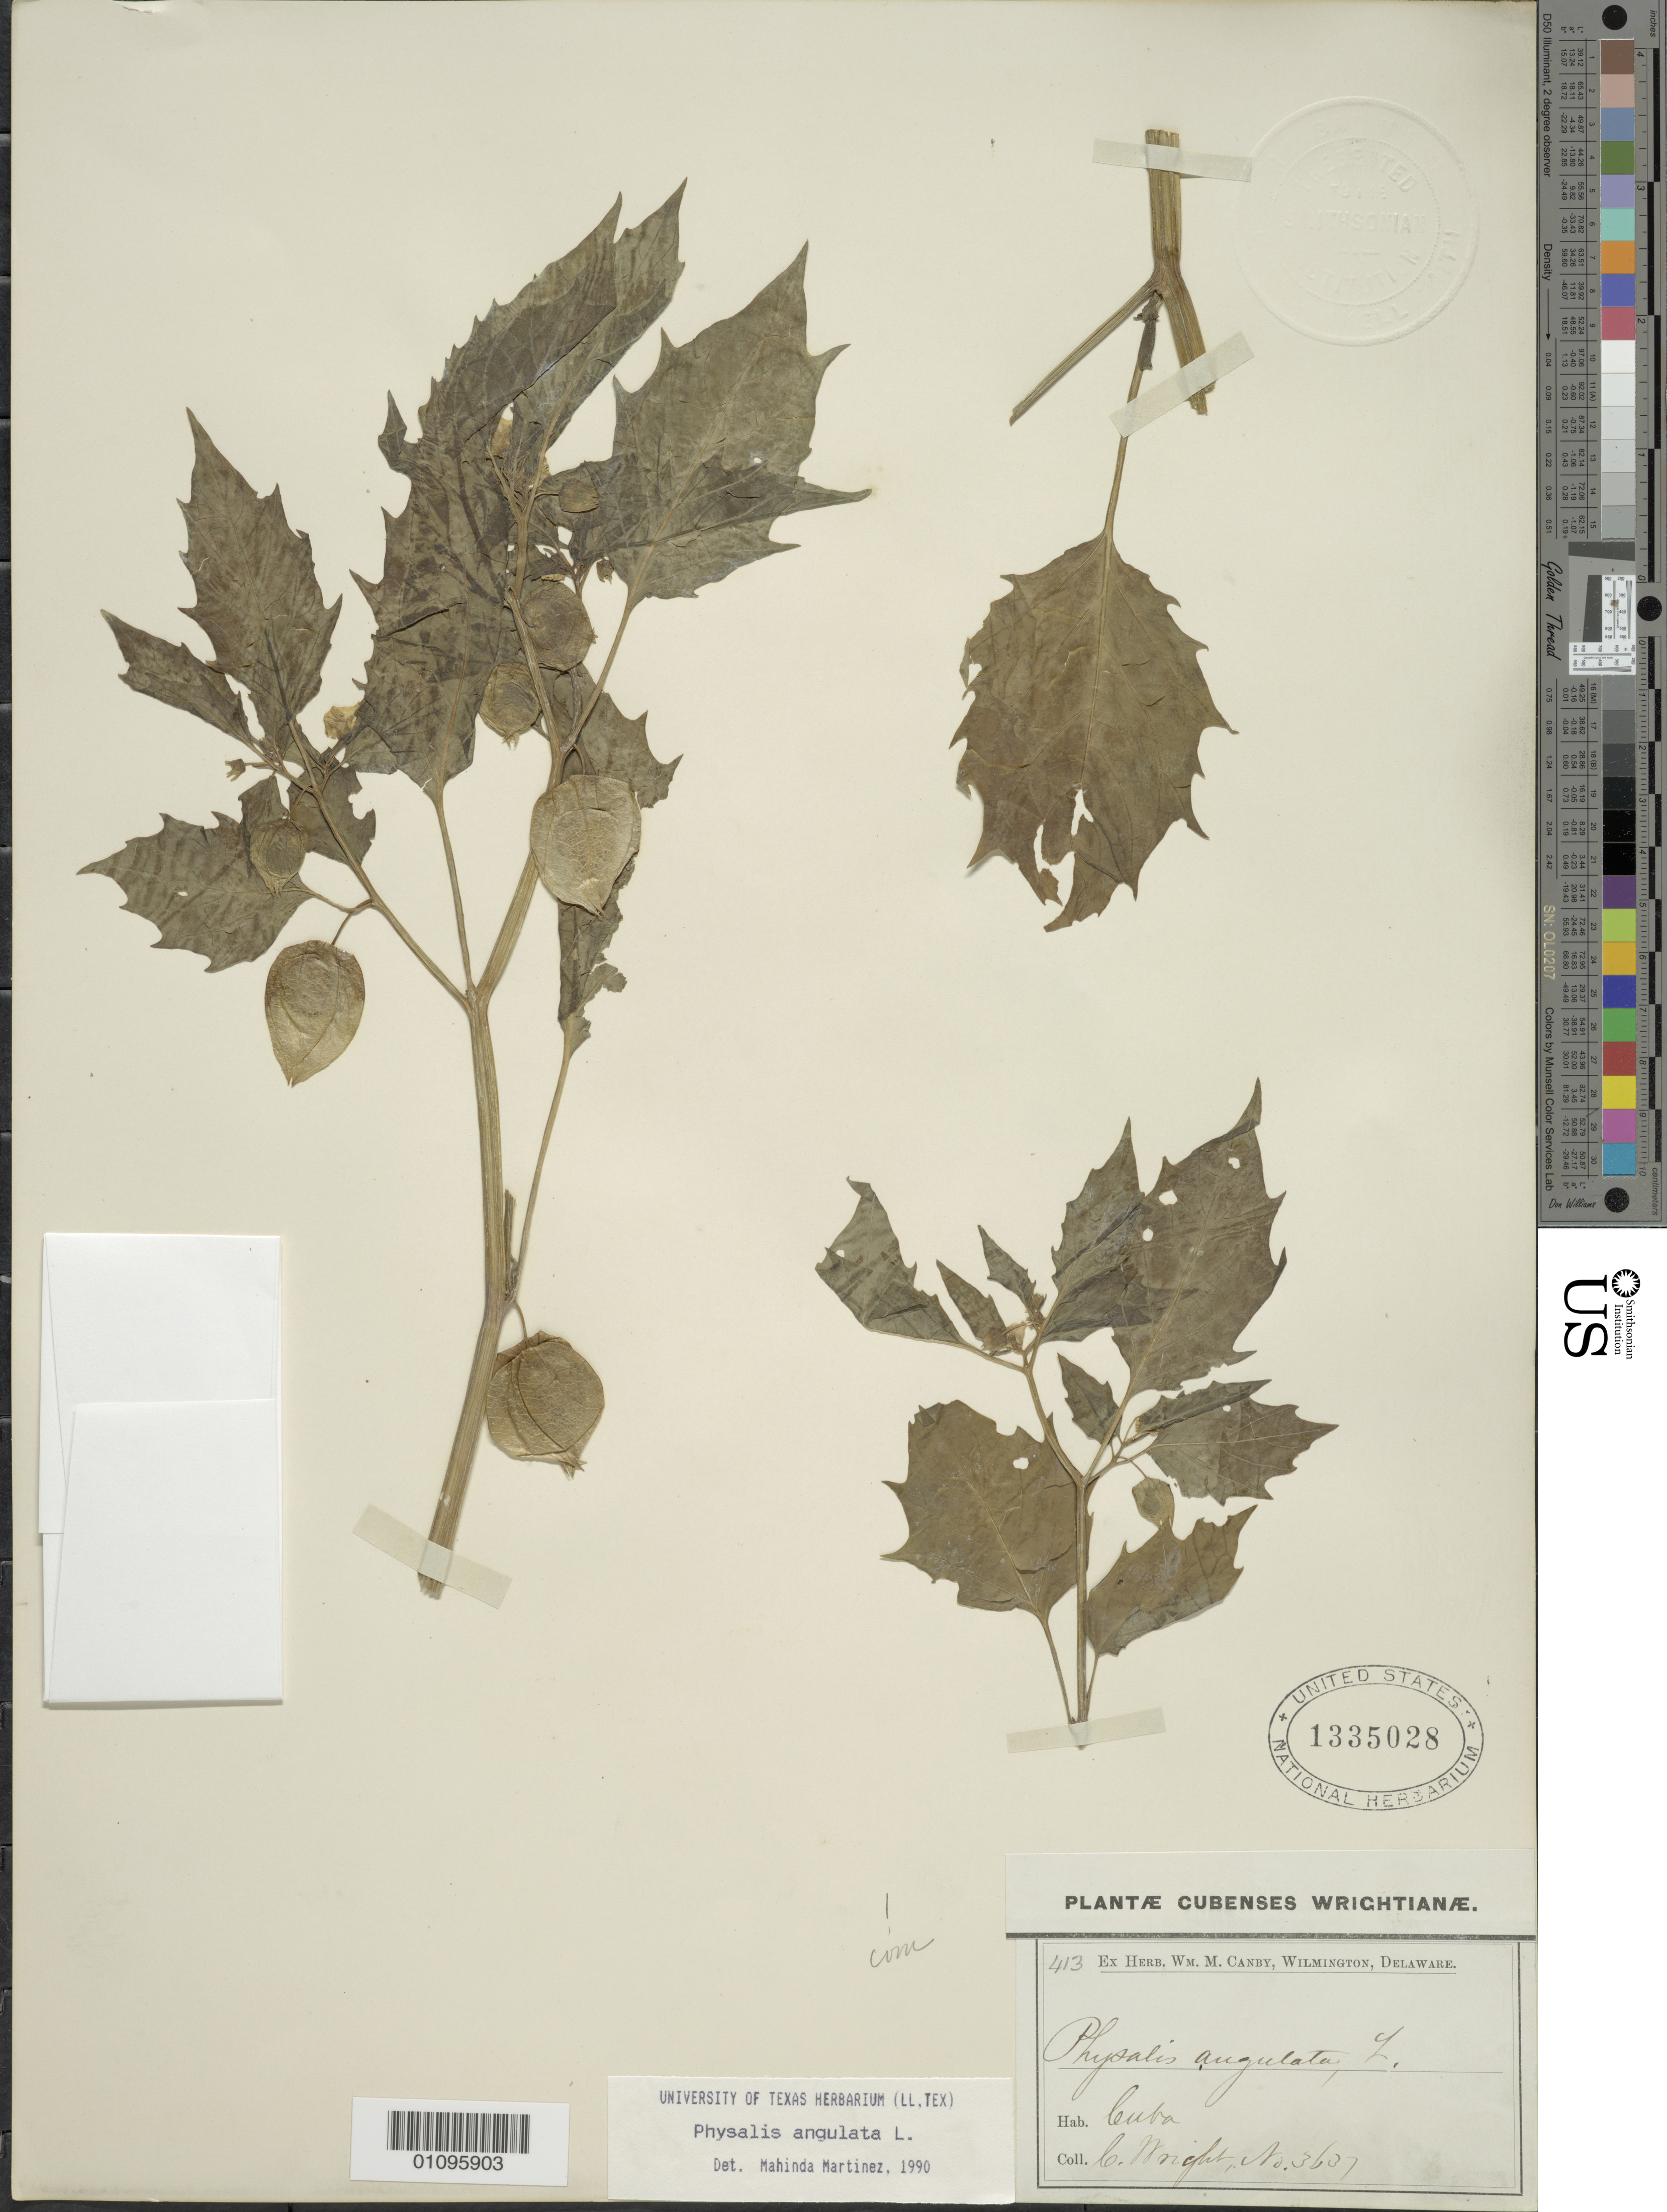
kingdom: Plantae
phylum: Tracheophyta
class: Magnoliopsida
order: Solanales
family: Solanaceae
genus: Physalis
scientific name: Physalis angulata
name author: L.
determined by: Martinez, M.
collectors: C. Wright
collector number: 3607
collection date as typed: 1800 to 1899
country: Cuba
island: Cuba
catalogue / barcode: US 1335028